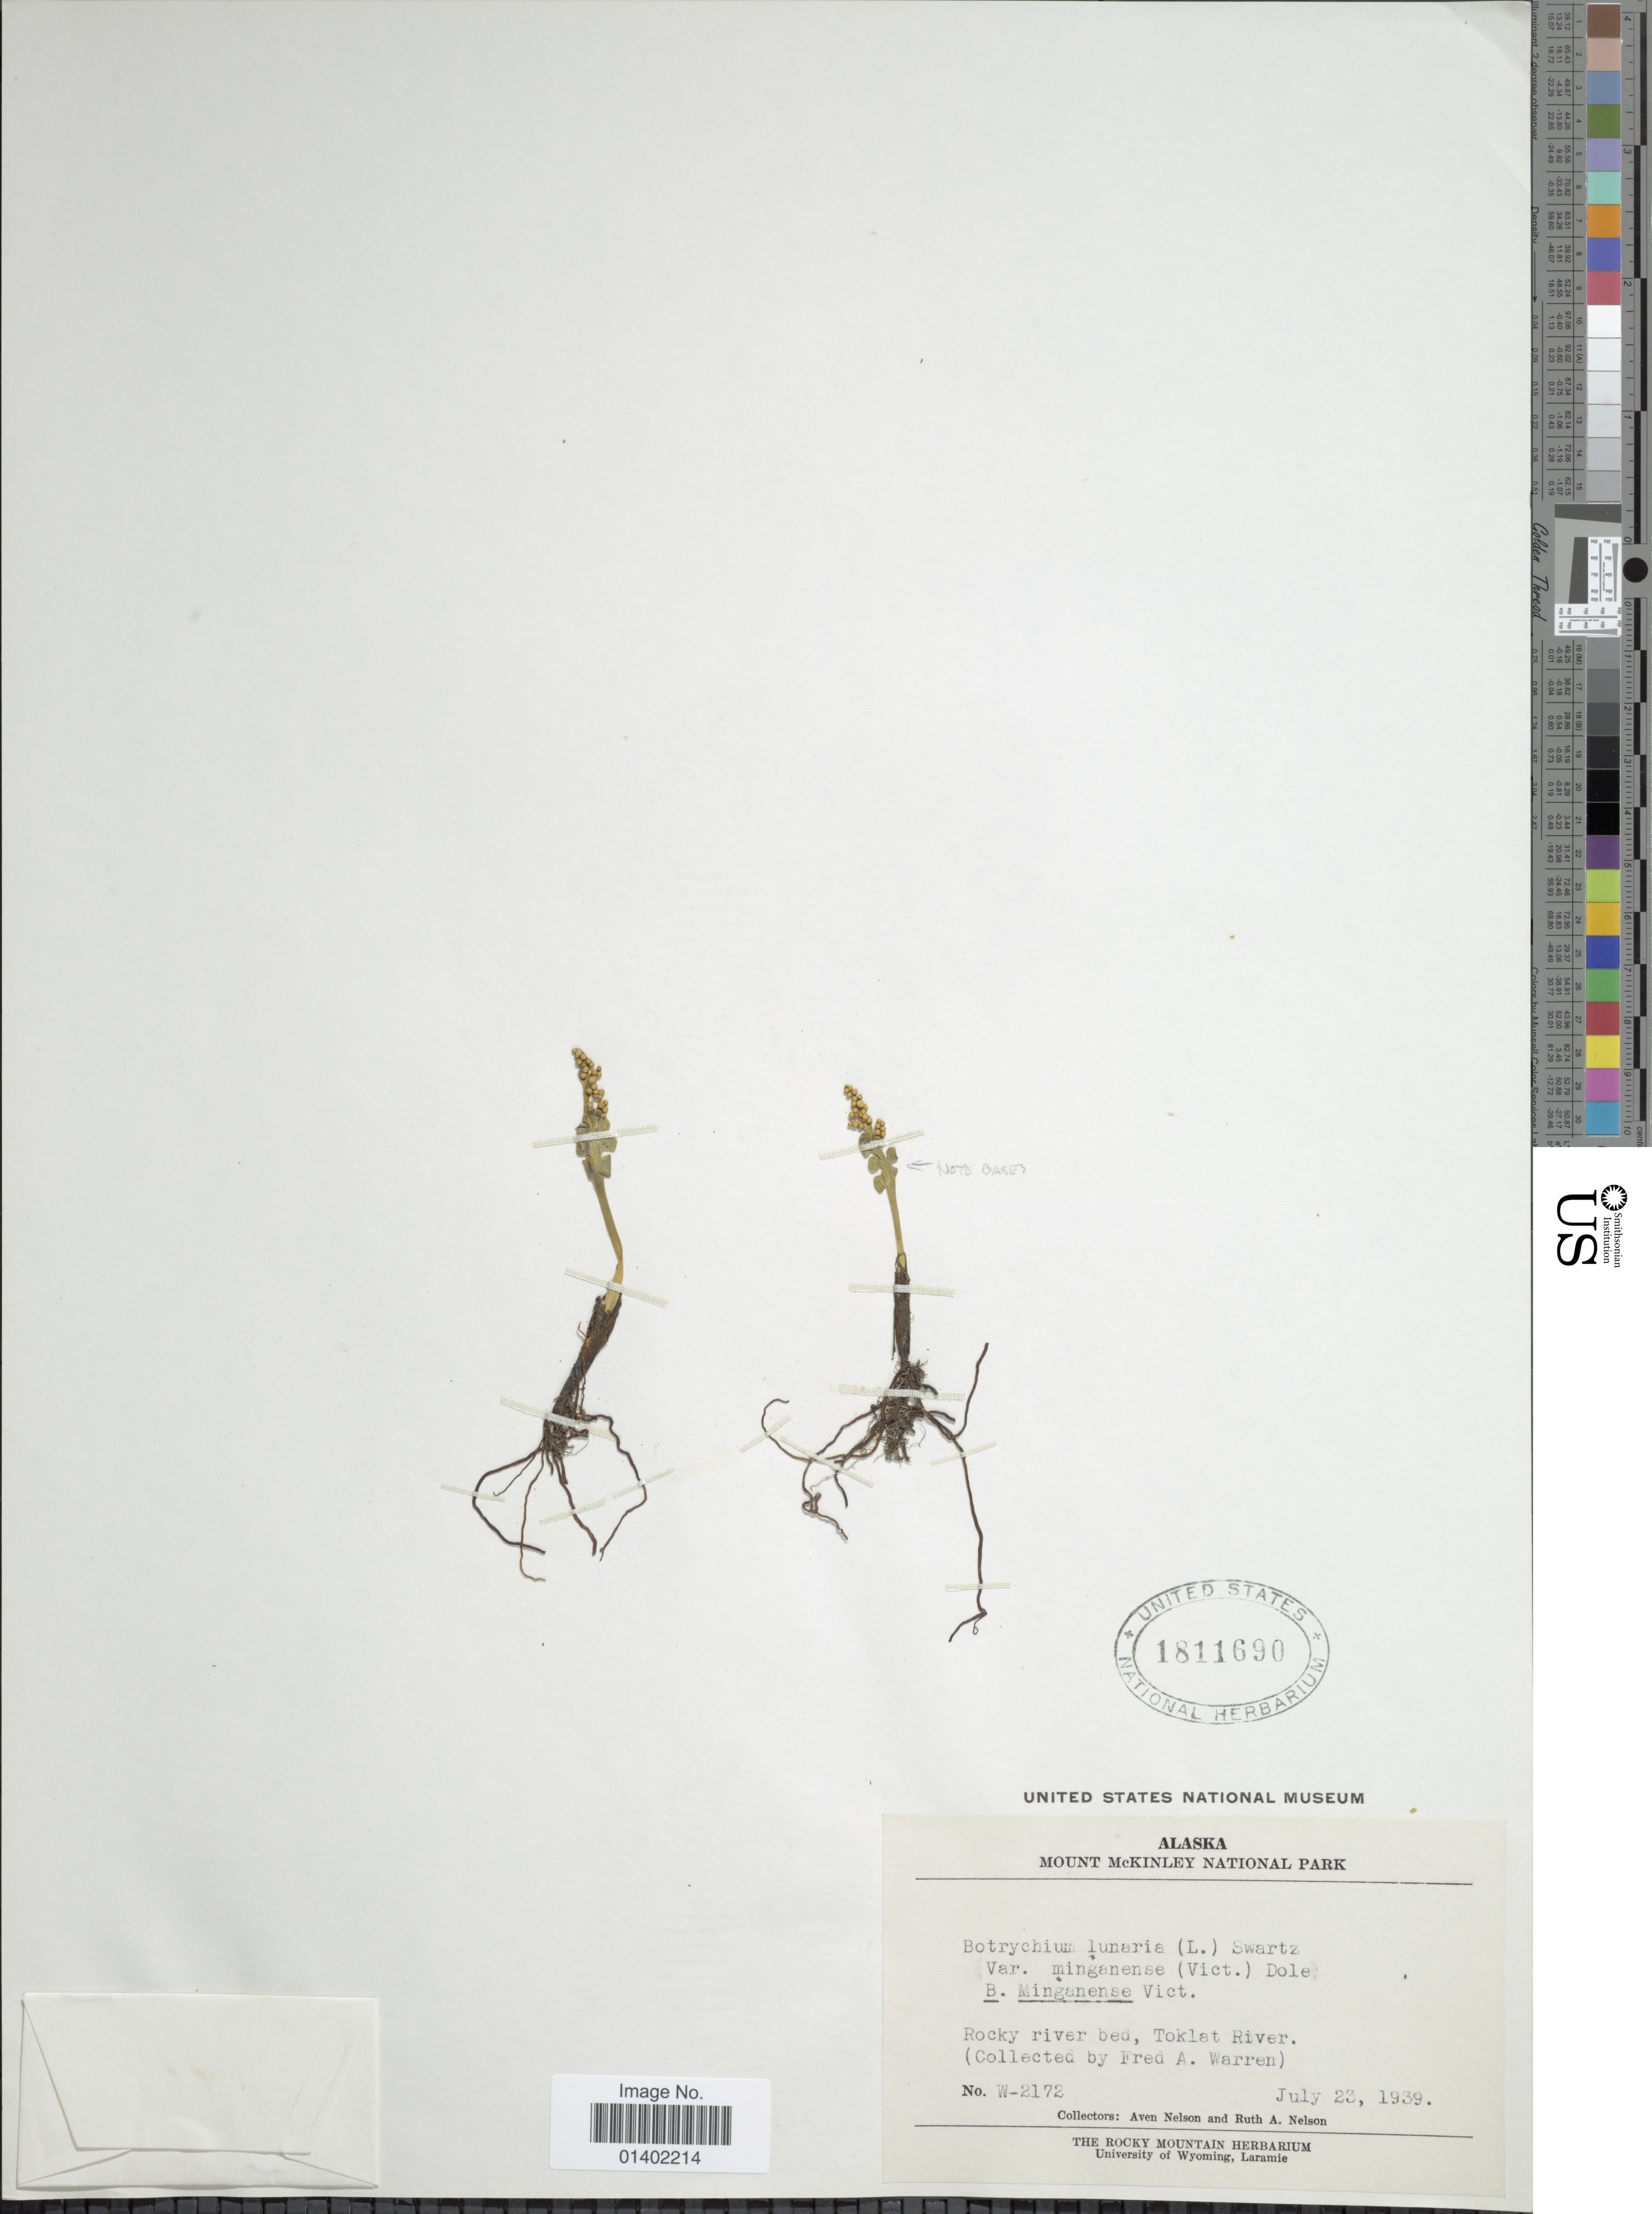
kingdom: Plantae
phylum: Tracheophyta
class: Polypodiopsida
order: Ophioglossales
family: Ophioglossaceae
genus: Botrychium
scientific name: Botrychium minganense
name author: Vict.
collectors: F. Warren, A. Nelson & R. A. Nelson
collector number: W-2172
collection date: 1939-07-23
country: United States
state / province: Alaska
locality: Mount McKinley National Park, Rocky river bed, Toklat River.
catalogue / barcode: US 1811690